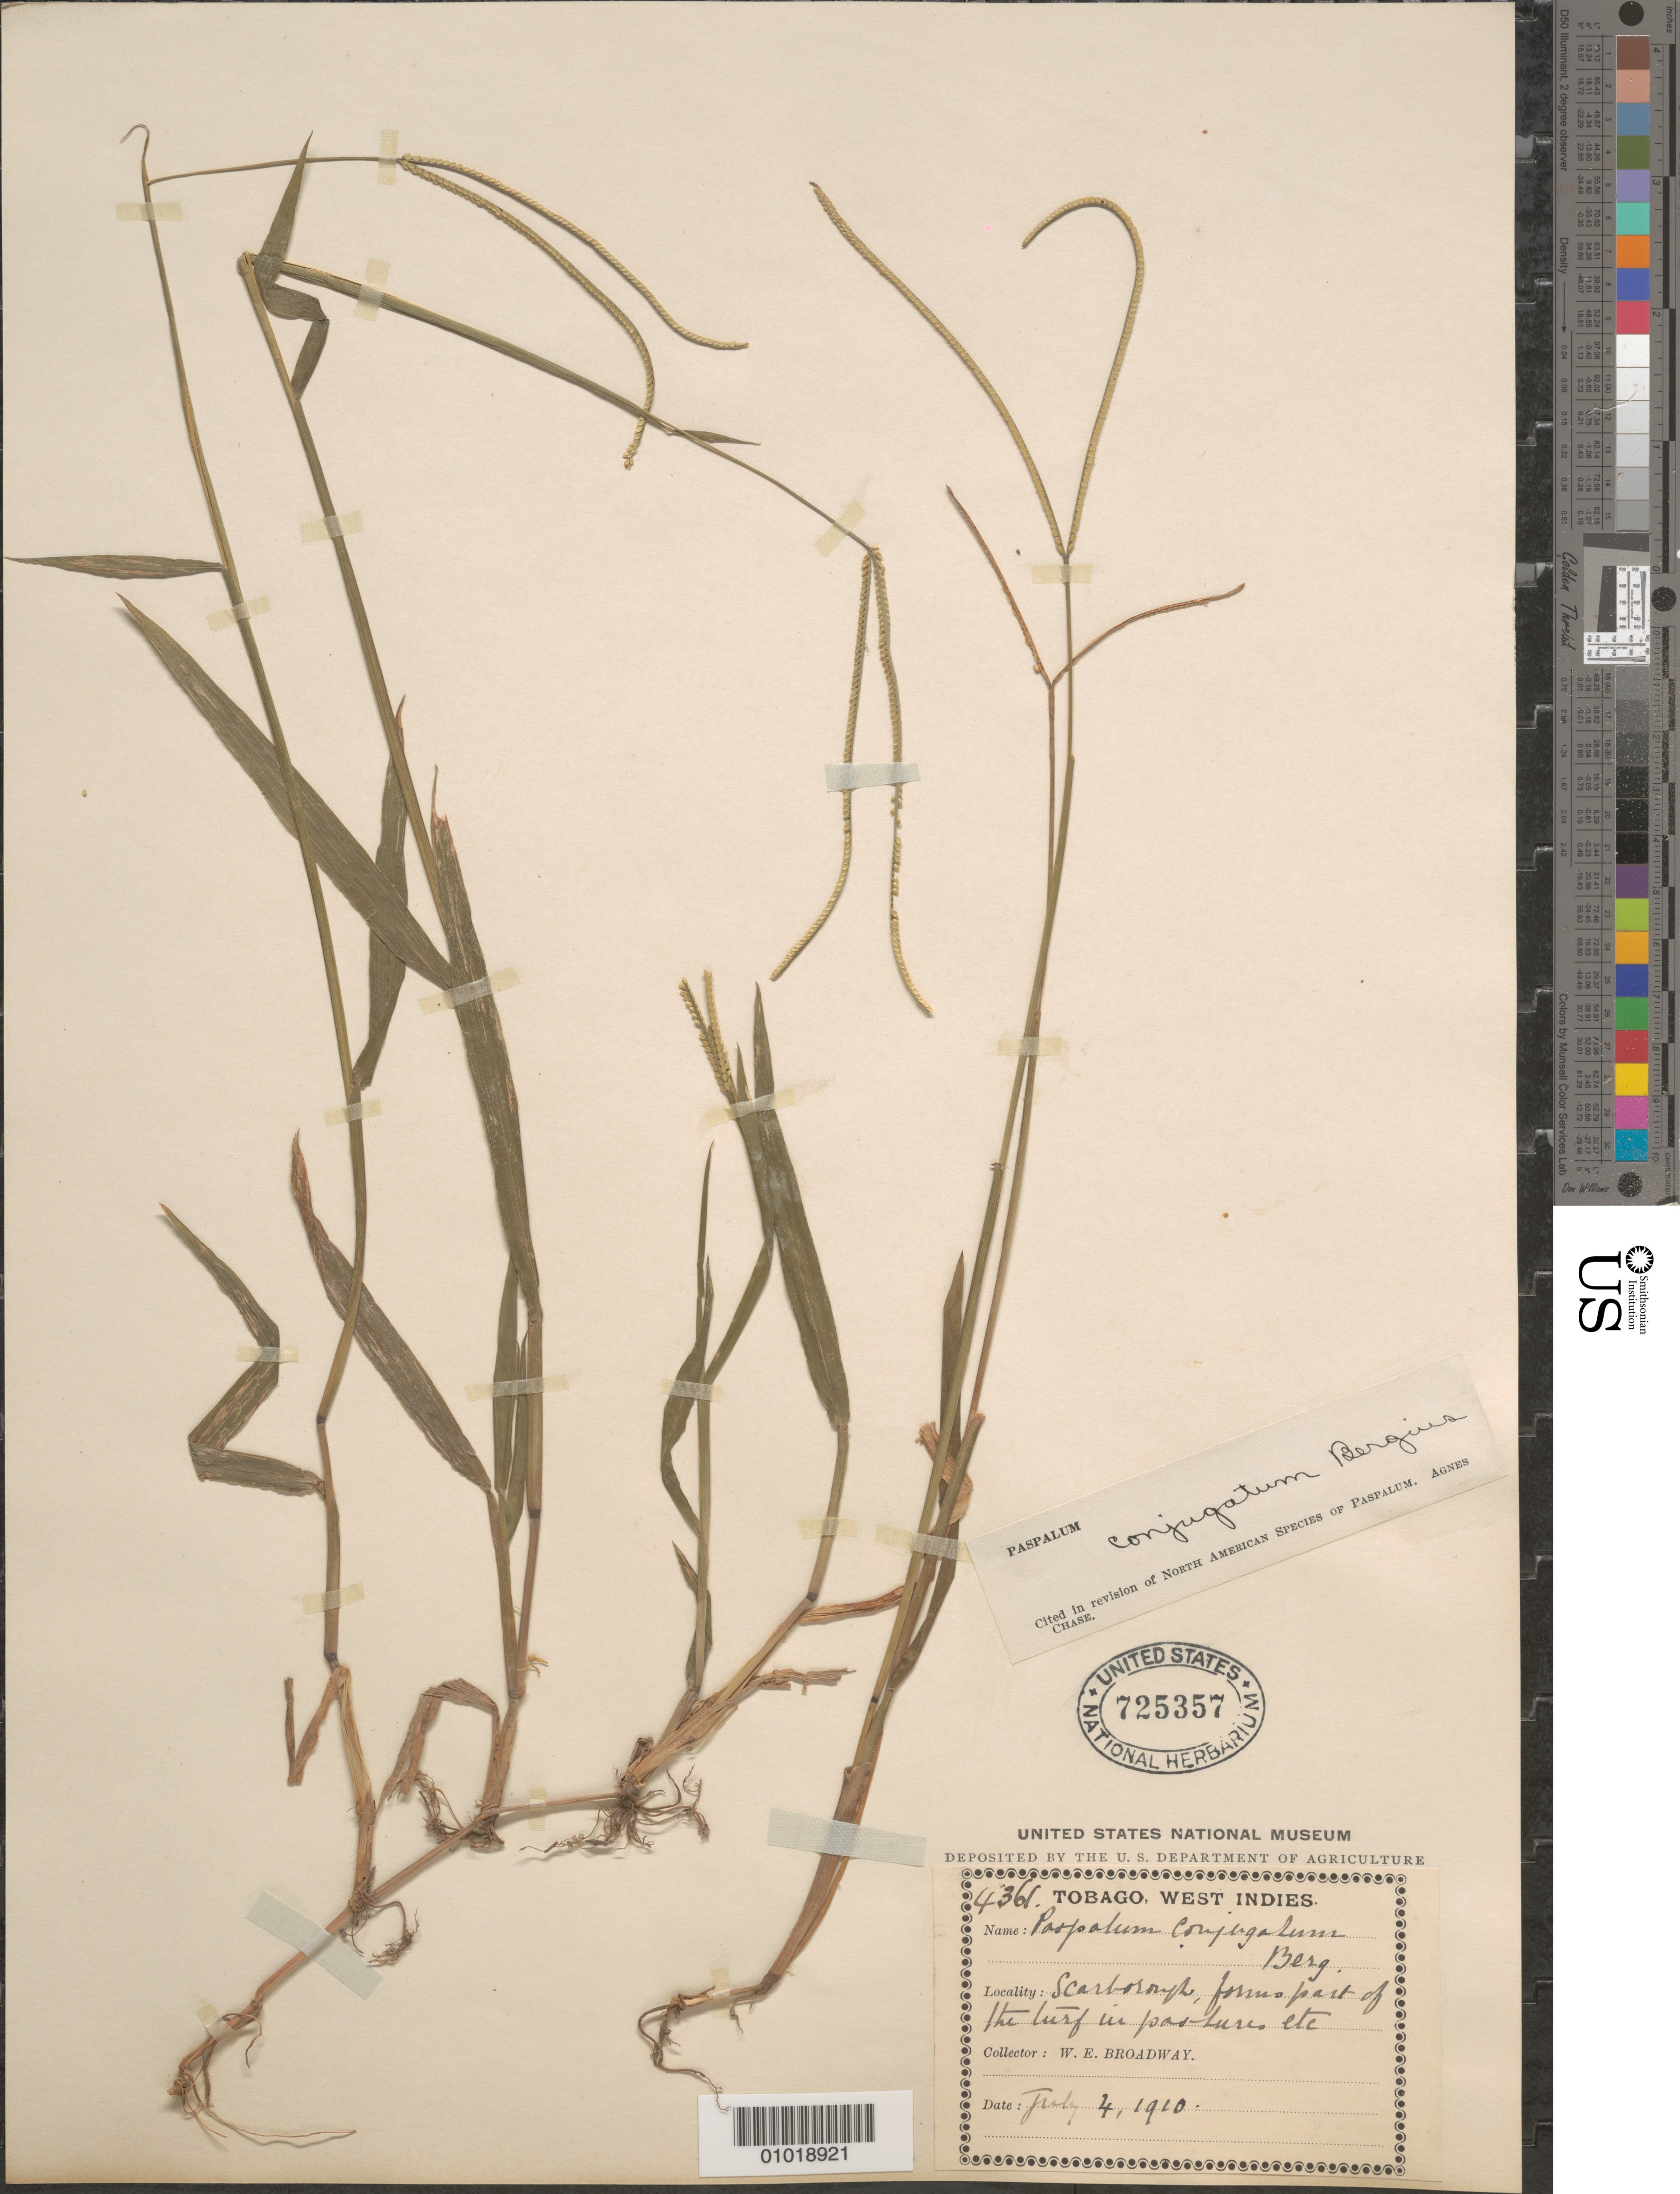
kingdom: Plantae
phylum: Tracheophyta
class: Liliopsida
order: Poales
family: Poaceae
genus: Paspalum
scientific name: Paspalum conjugatum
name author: P.J. Bergius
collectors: W. E. Broadway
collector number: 4361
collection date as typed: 04 Jul 1910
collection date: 1910-07-04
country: Trinidad and Tobago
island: Tobago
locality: Scarborough,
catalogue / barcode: US 725357